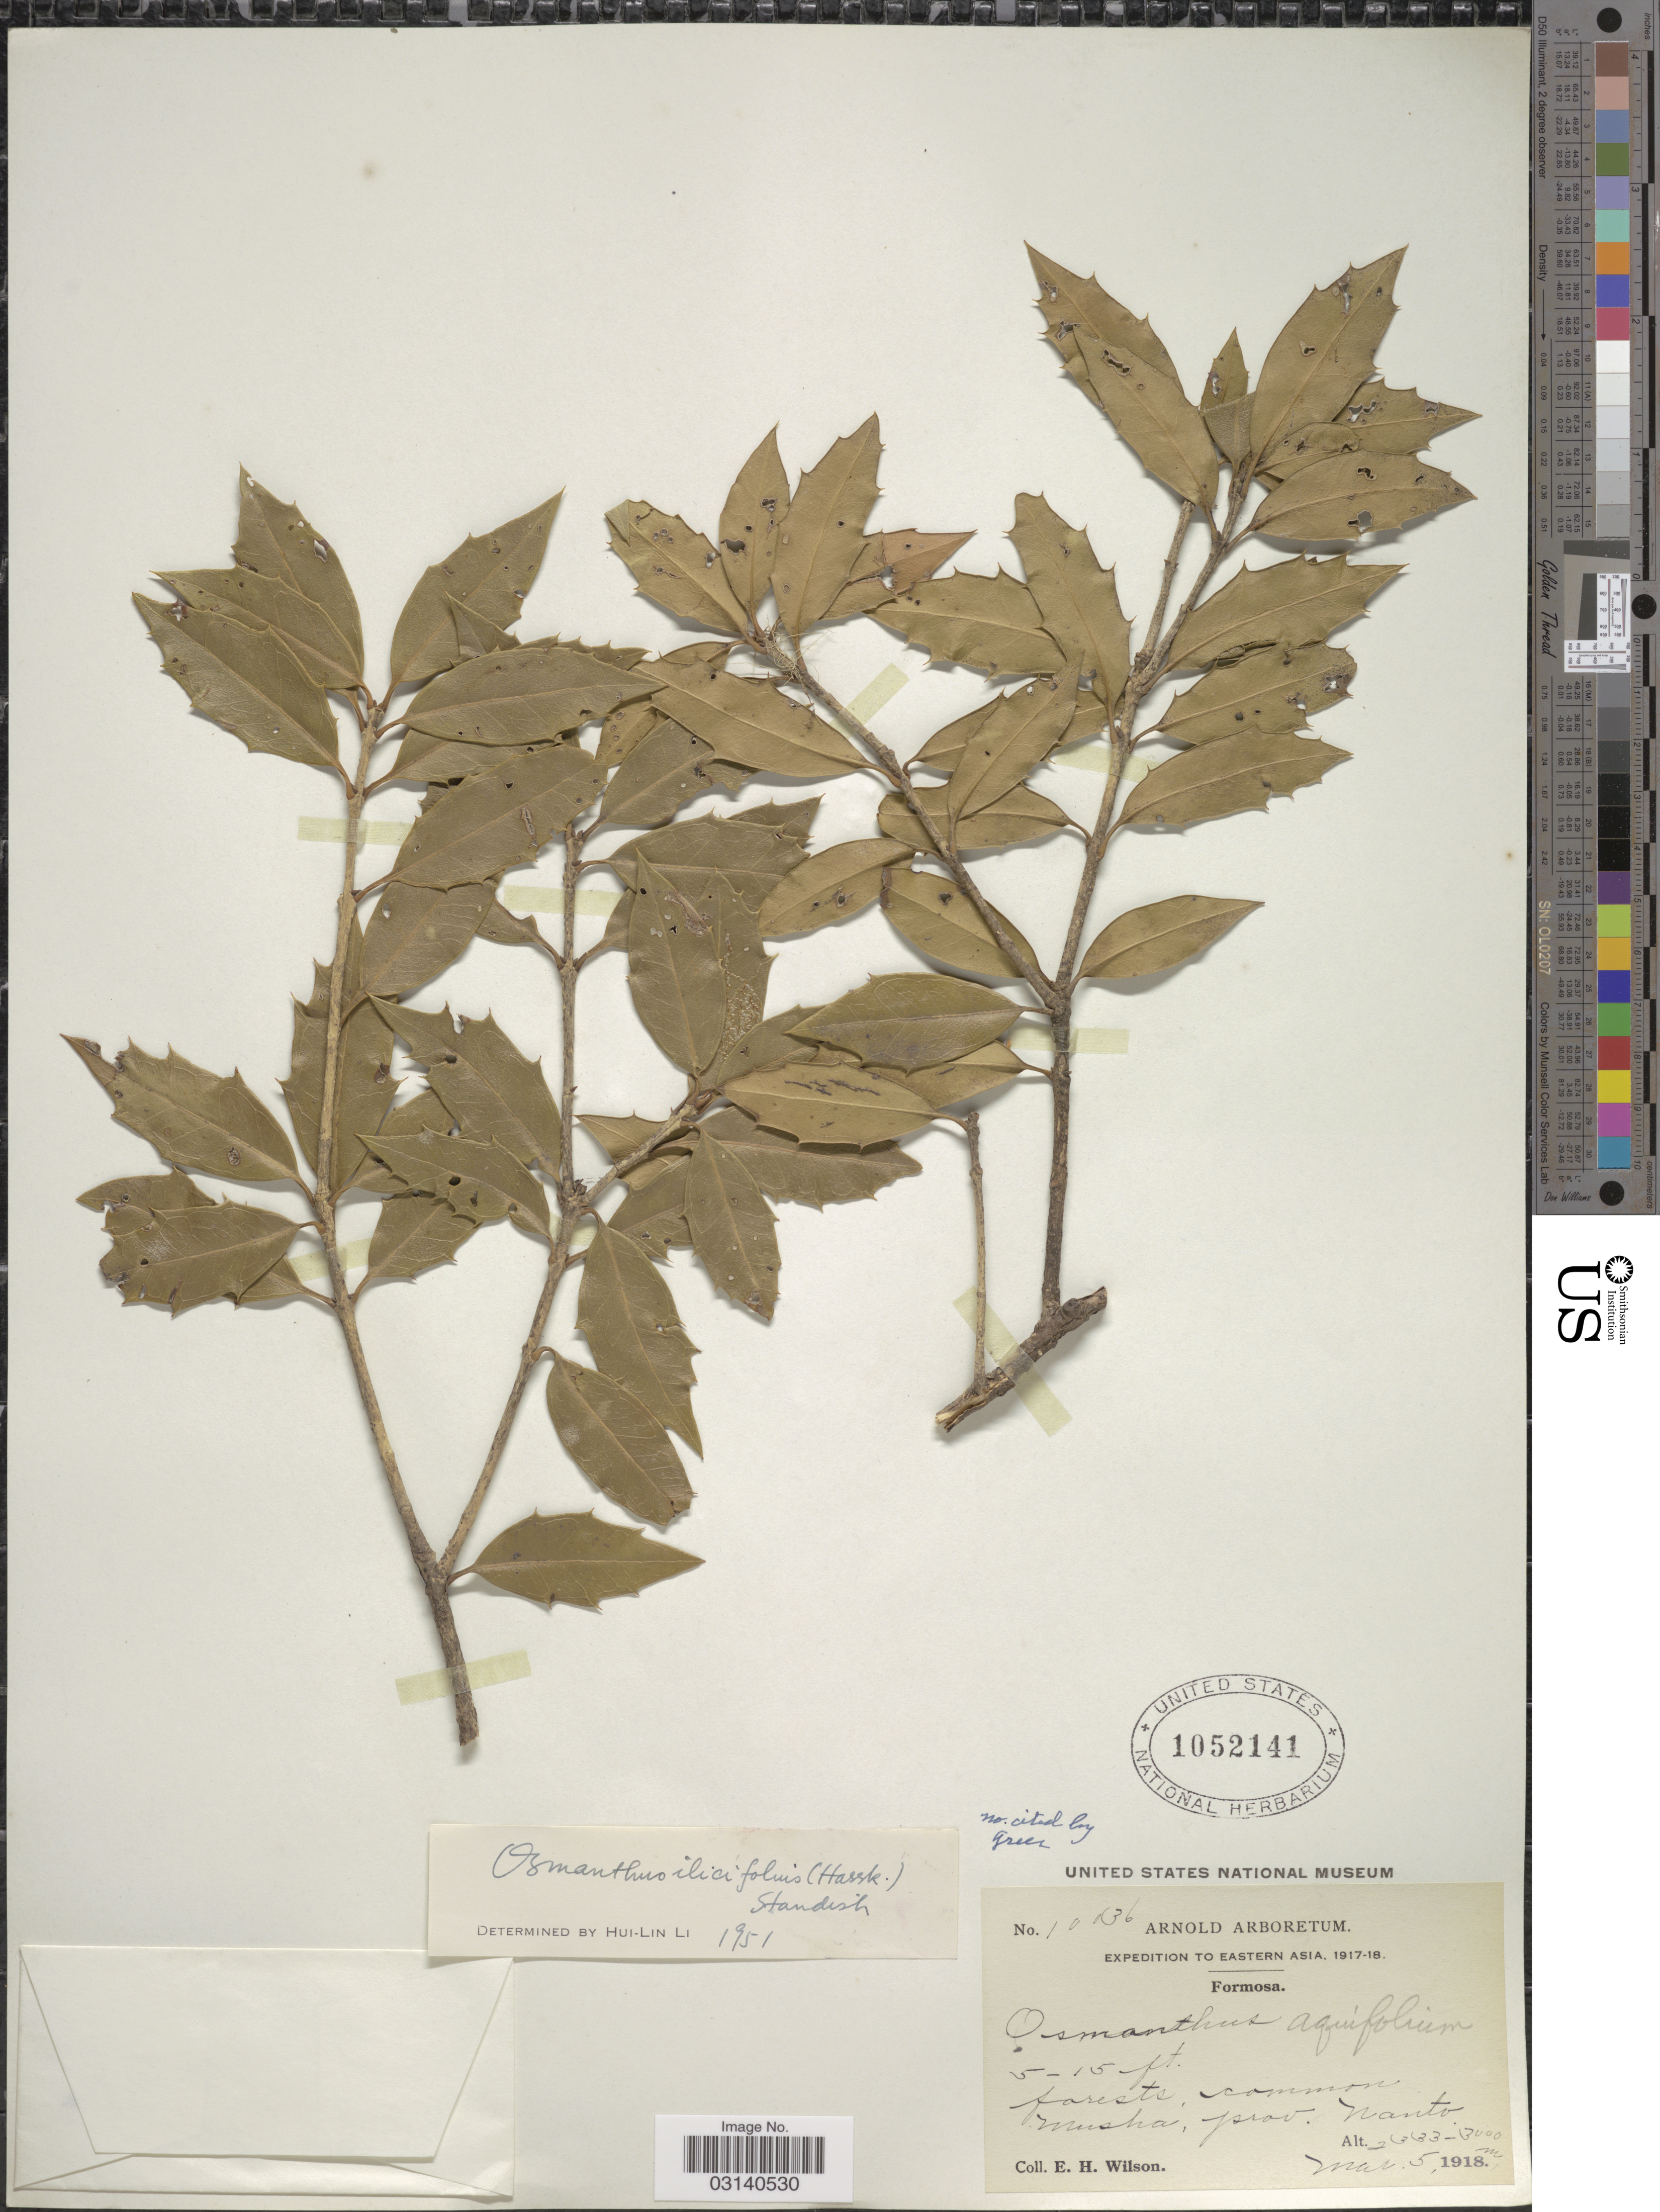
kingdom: Plantae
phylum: Tracheophyta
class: Magnoliopsida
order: Lamiales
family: Oleaceae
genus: Osmanthus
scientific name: Osmanthus heterophyllus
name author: (G. Don) P.S. Green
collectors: E. Wilson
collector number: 10036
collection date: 1918-03-05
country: Taiwan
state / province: Nantou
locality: Eastern Asia, Formosa, Forests, common, Musha, prov. Nanto.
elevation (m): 2333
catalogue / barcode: US 1052141